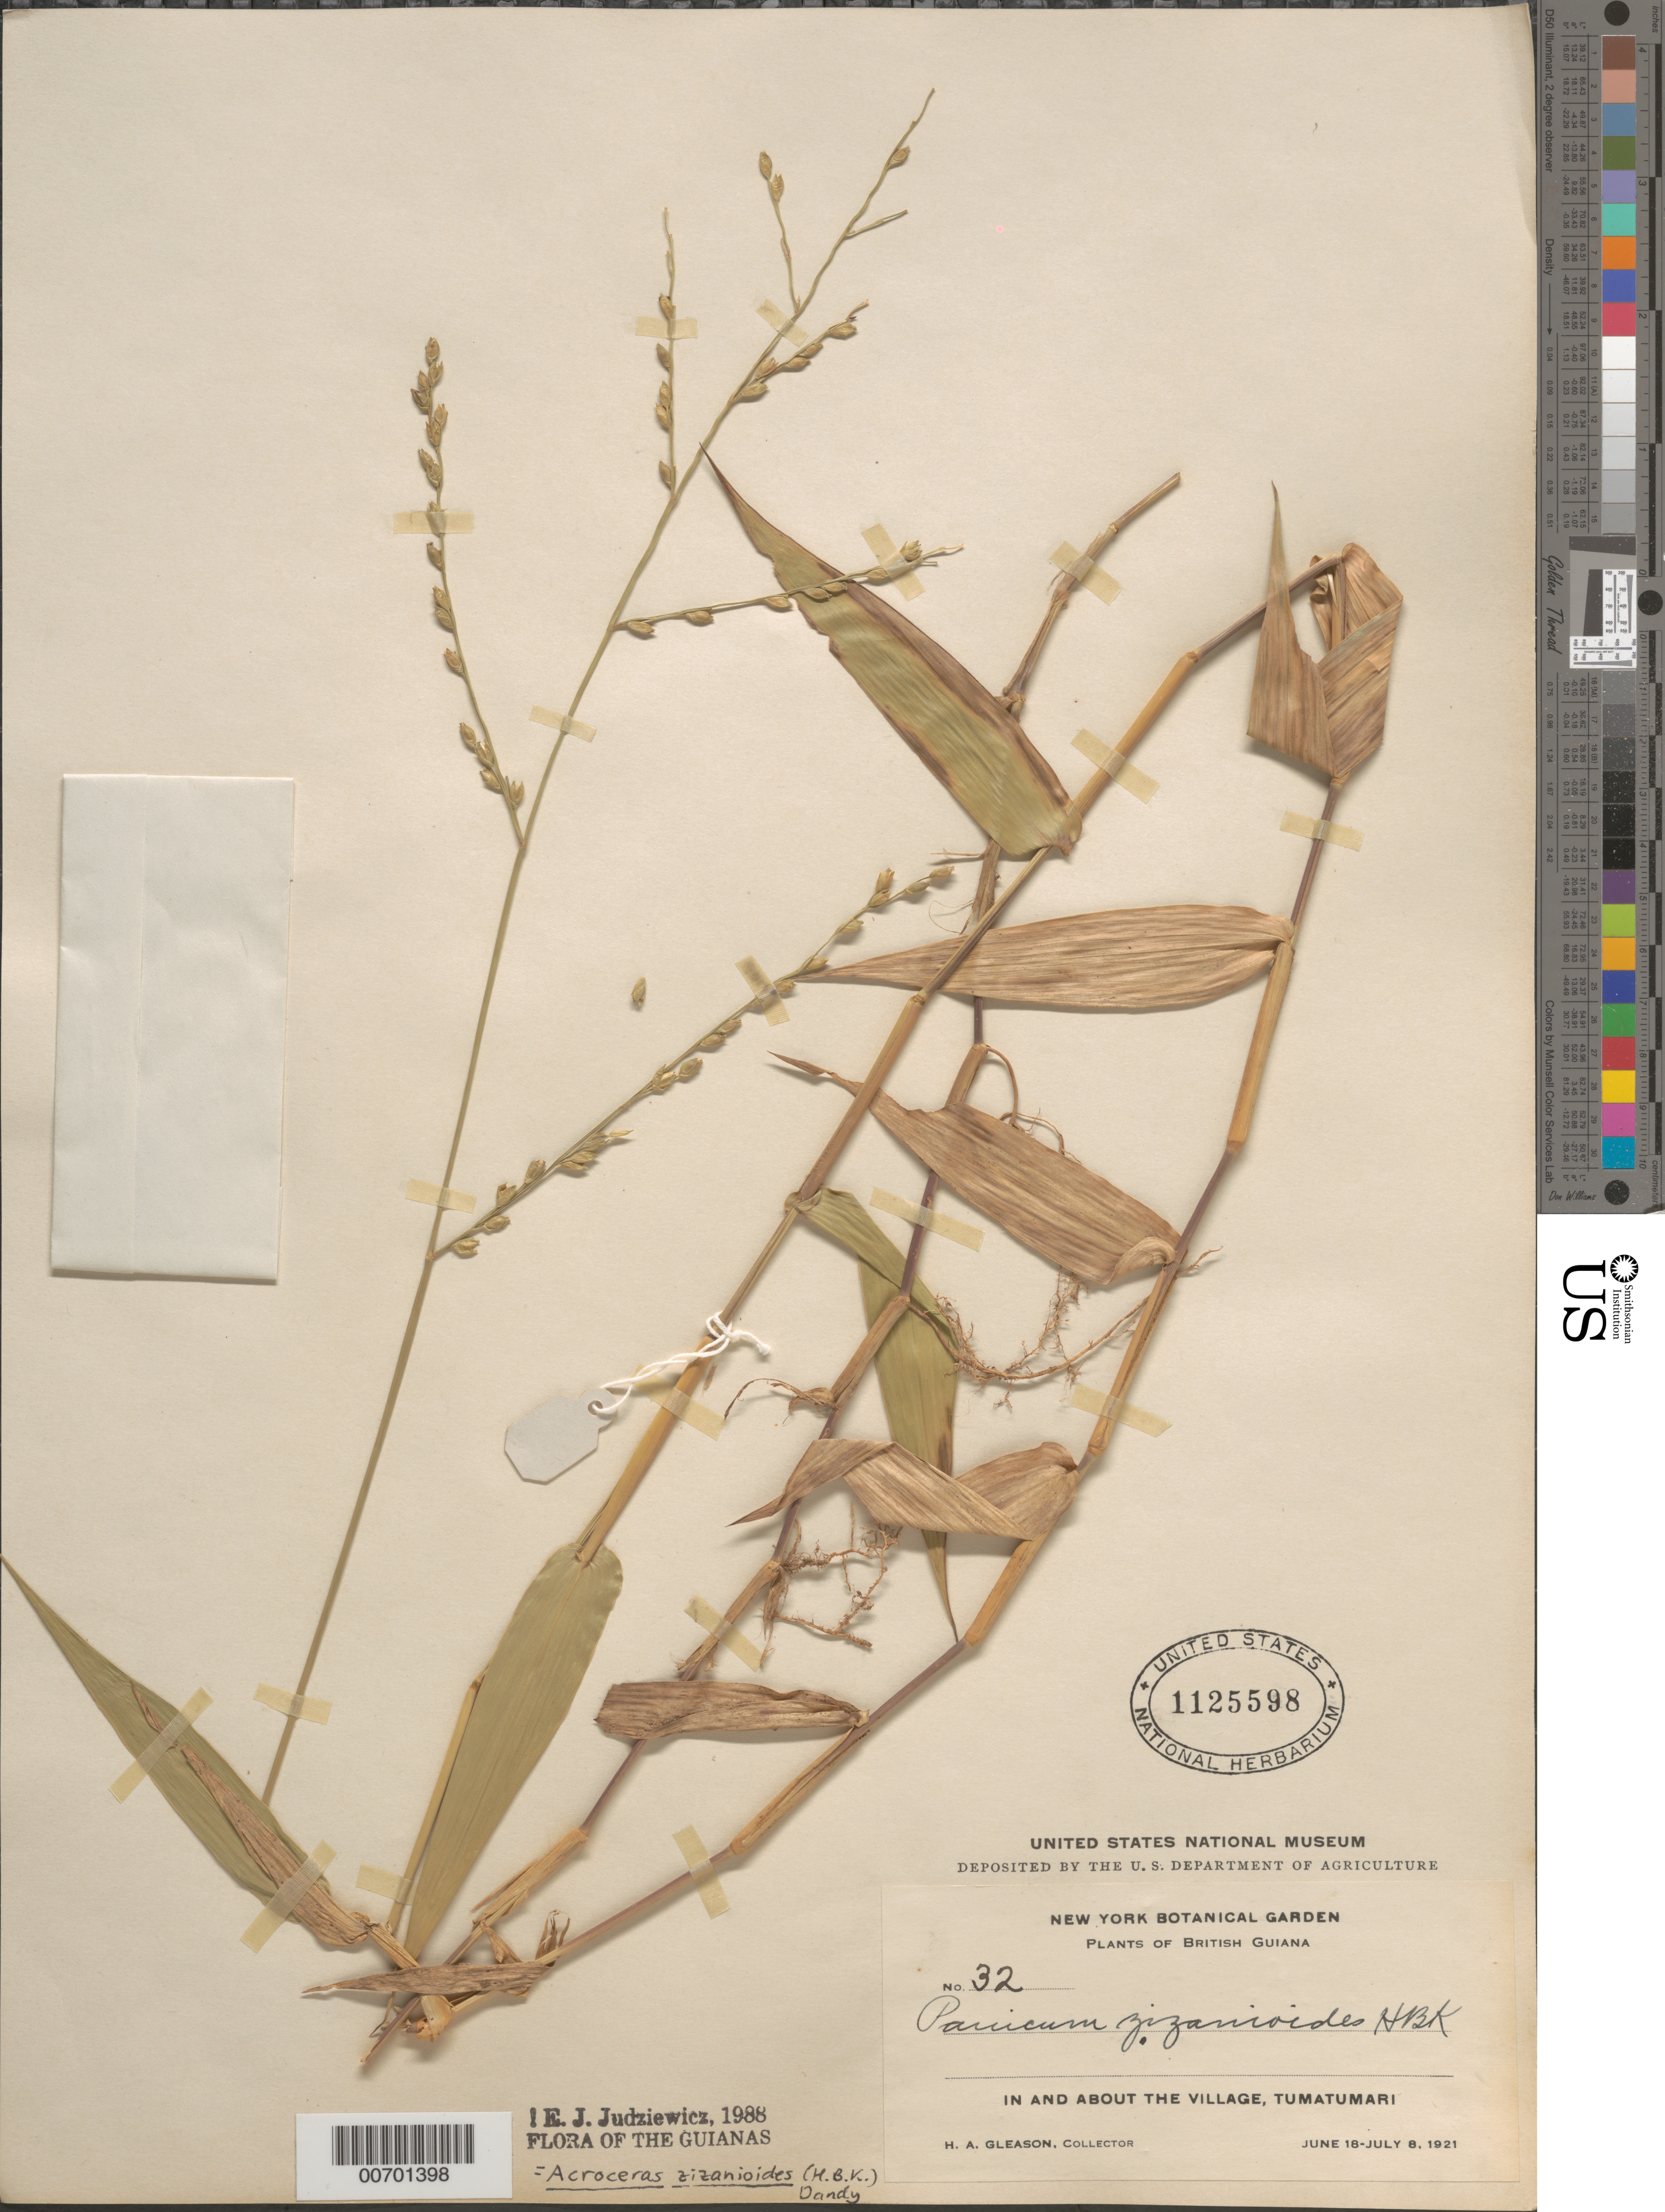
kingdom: Plantae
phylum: Tracheophyta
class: Liliopsida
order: Poales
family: Poaceae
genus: Acroceras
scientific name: Acroceras zizanioides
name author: (Kunth) Dandy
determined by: Judziewicz, E. J.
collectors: H. A. Gleason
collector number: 32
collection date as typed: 18-Jun-21 to 8-Jul-21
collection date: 1921-06-18/1921-07-08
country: Guyana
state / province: Potaro-Siparuni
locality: Tumatumari Village, Potaro R.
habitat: In and about the village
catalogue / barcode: US 1125598